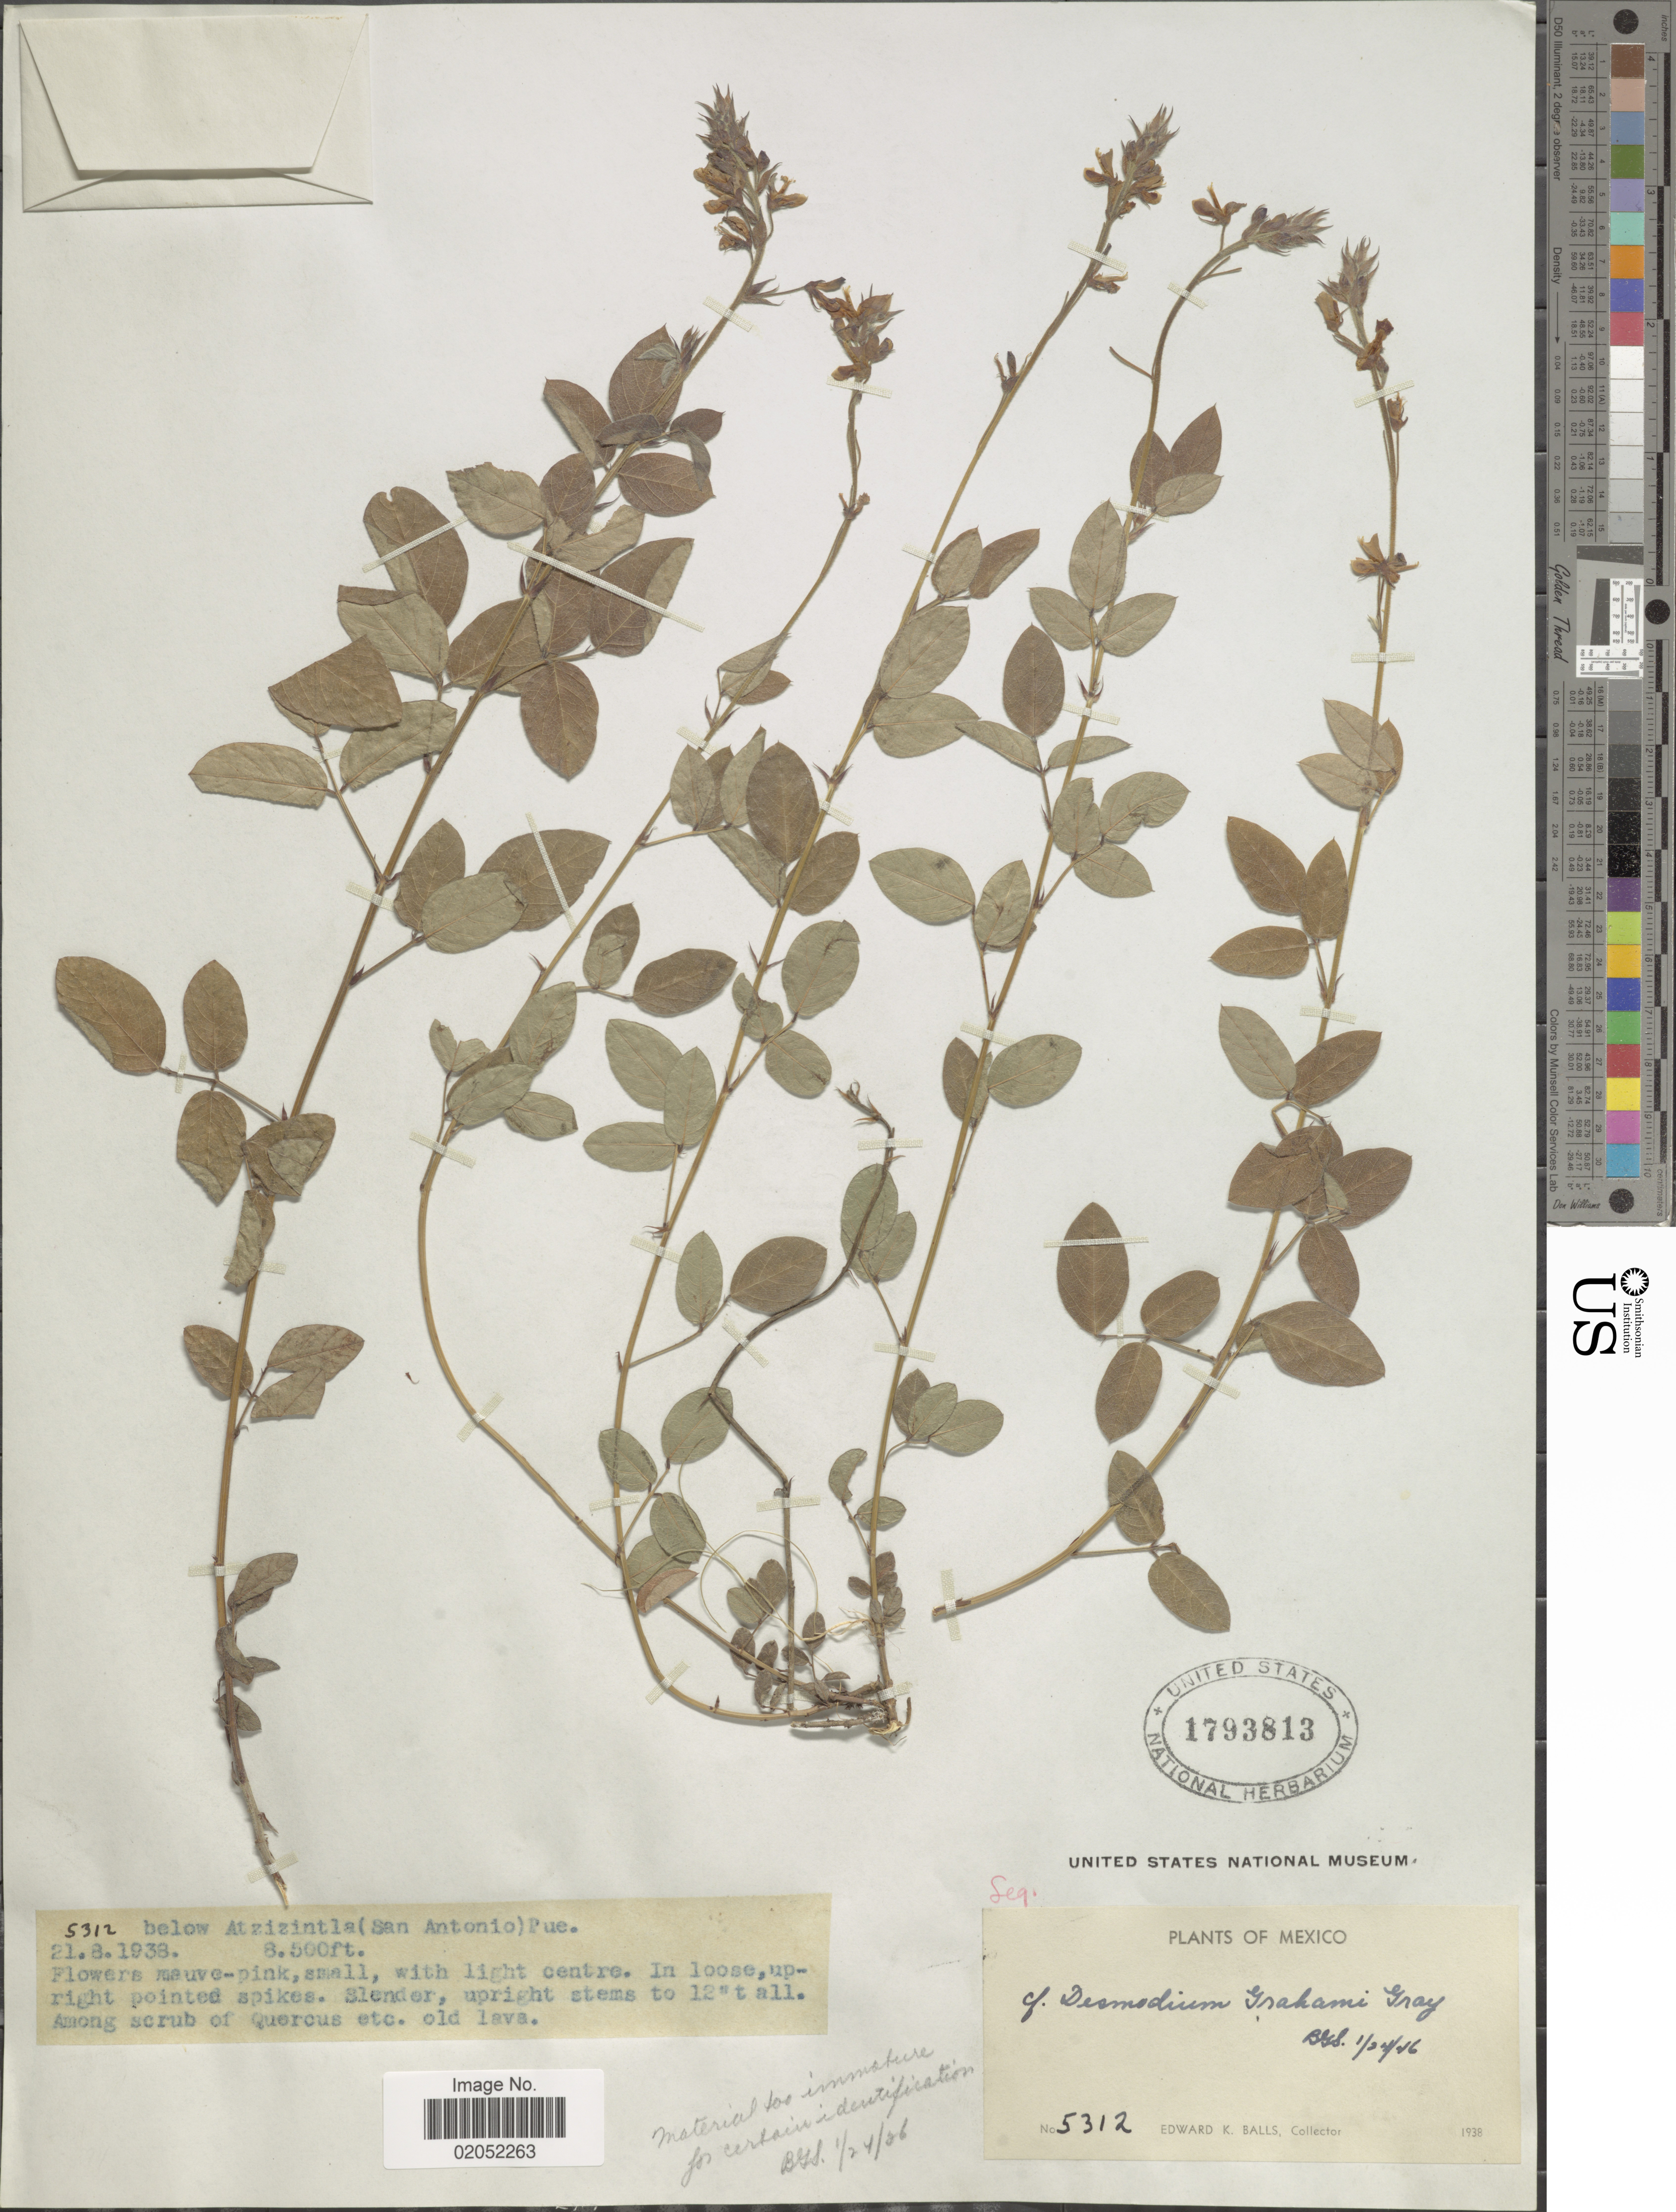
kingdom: Plantae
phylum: Tracheophyta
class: Magnoliopsida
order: Fabales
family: Fabaceae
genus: Desmodium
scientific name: Desmodium grahamii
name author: A. Gray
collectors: E. K. Balls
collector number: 5312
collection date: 1938-08-21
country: Mexico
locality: Mexico.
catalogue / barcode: US 1793813